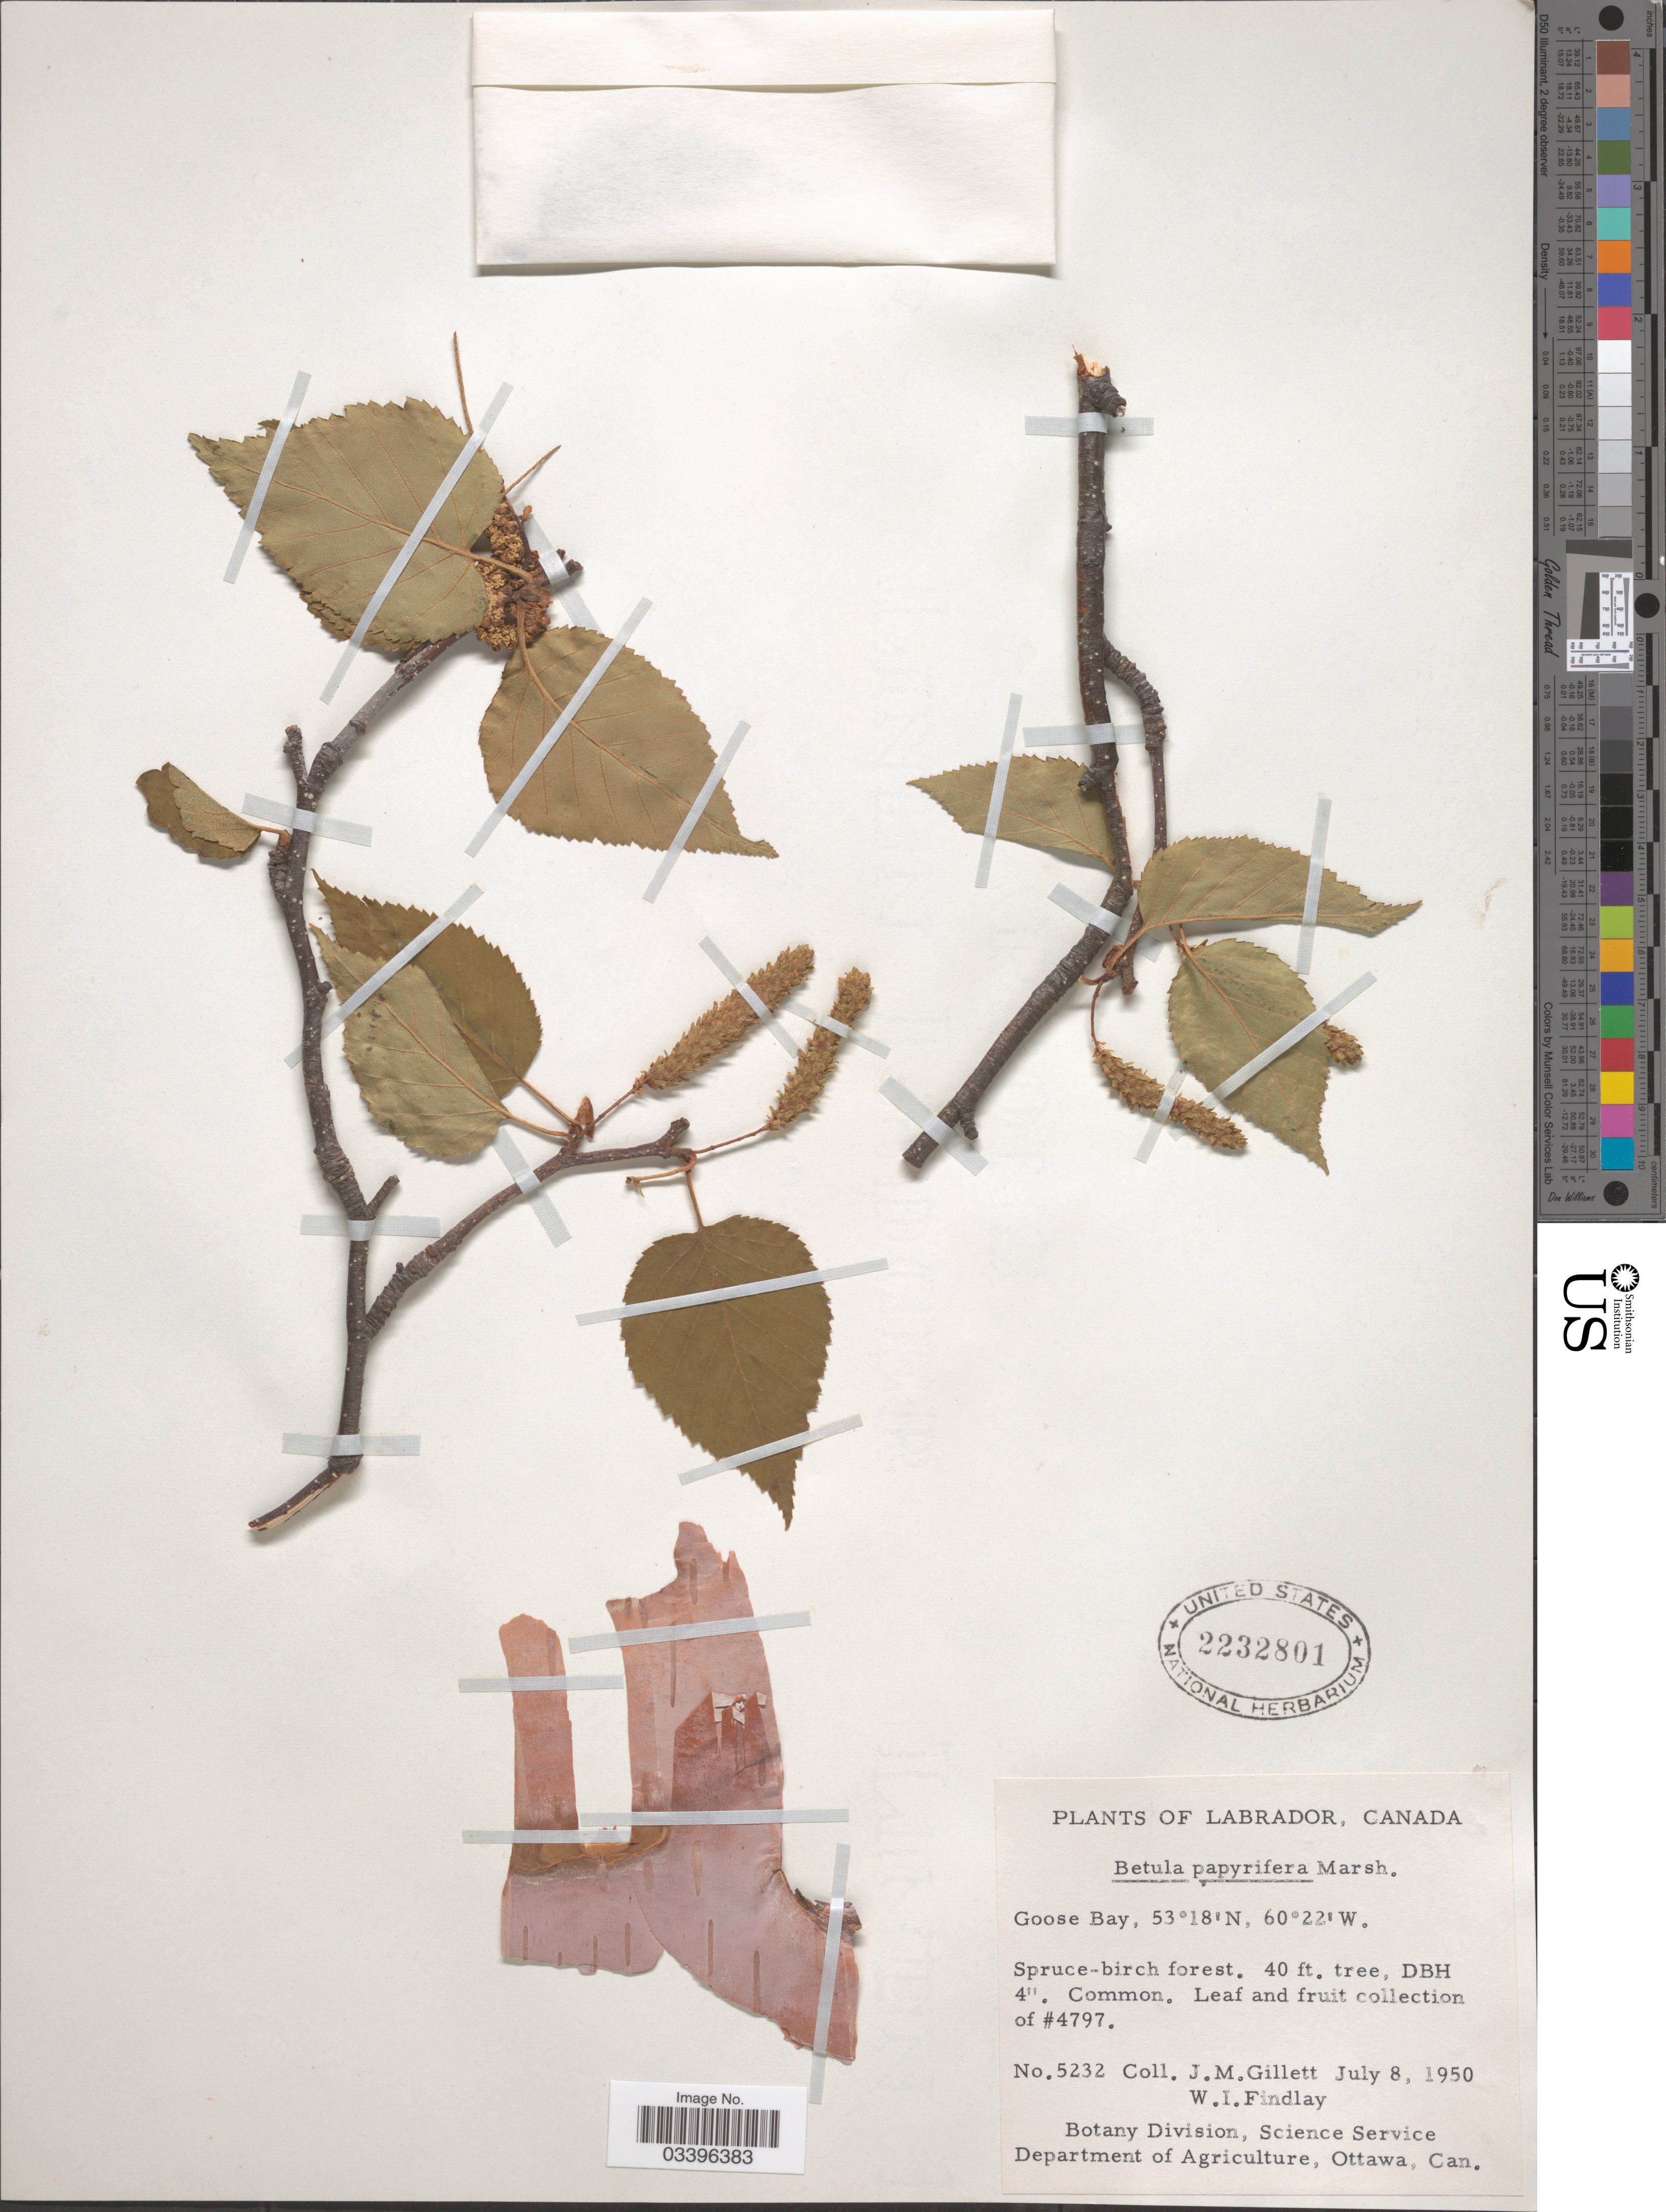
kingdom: Plantae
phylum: Tracheophyta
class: Magnoliopsida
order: Fagales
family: Betulaceae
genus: Betula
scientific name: Betula papyrifera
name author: Marshall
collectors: J. M. Gillett & W. Findlay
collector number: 5232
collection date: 1950-07-08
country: Canada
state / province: Newfoundland and Labrador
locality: Labrador. Goose Bay.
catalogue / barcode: US 2232801